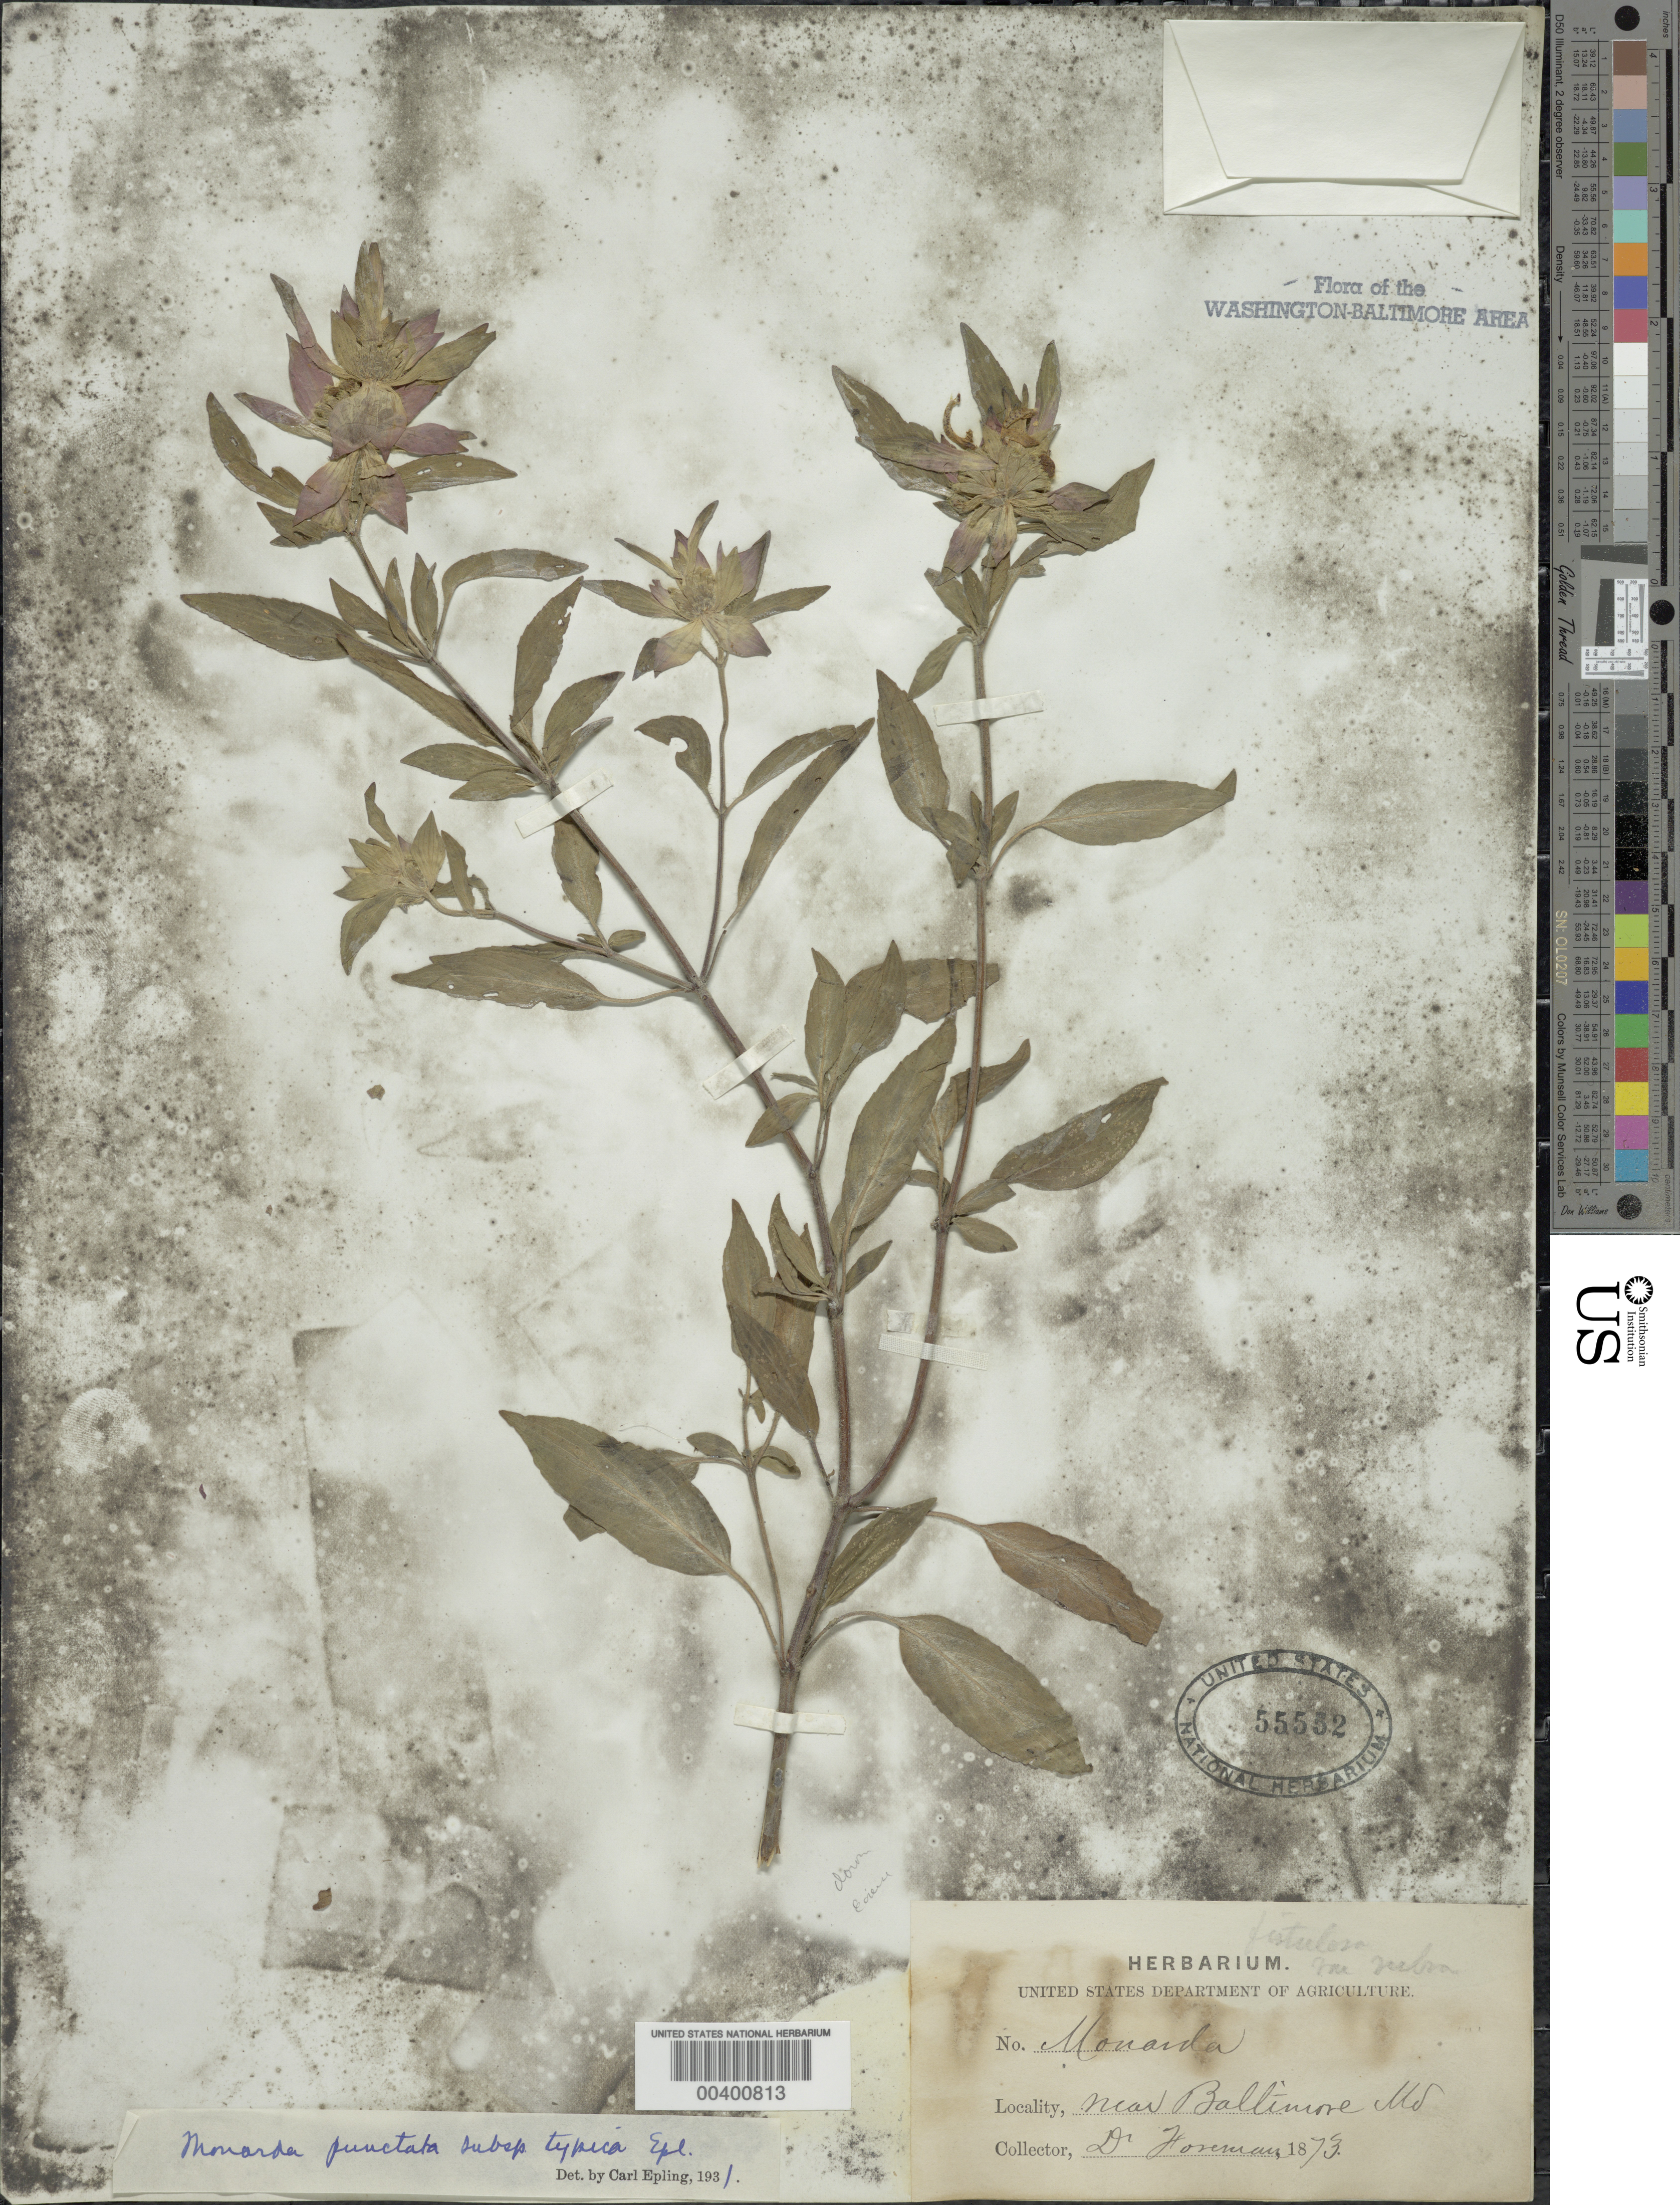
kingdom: Plantae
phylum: Tracheophyta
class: Magnoliopsida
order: Lamiales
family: Lamiaceae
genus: Monarda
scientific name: Monarda punctata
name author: L.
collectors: D. Foreman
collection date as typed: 1873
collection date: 1873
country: United States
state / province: Maryland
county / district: Baltimore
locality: Near Baltimore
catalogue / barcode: US 55552